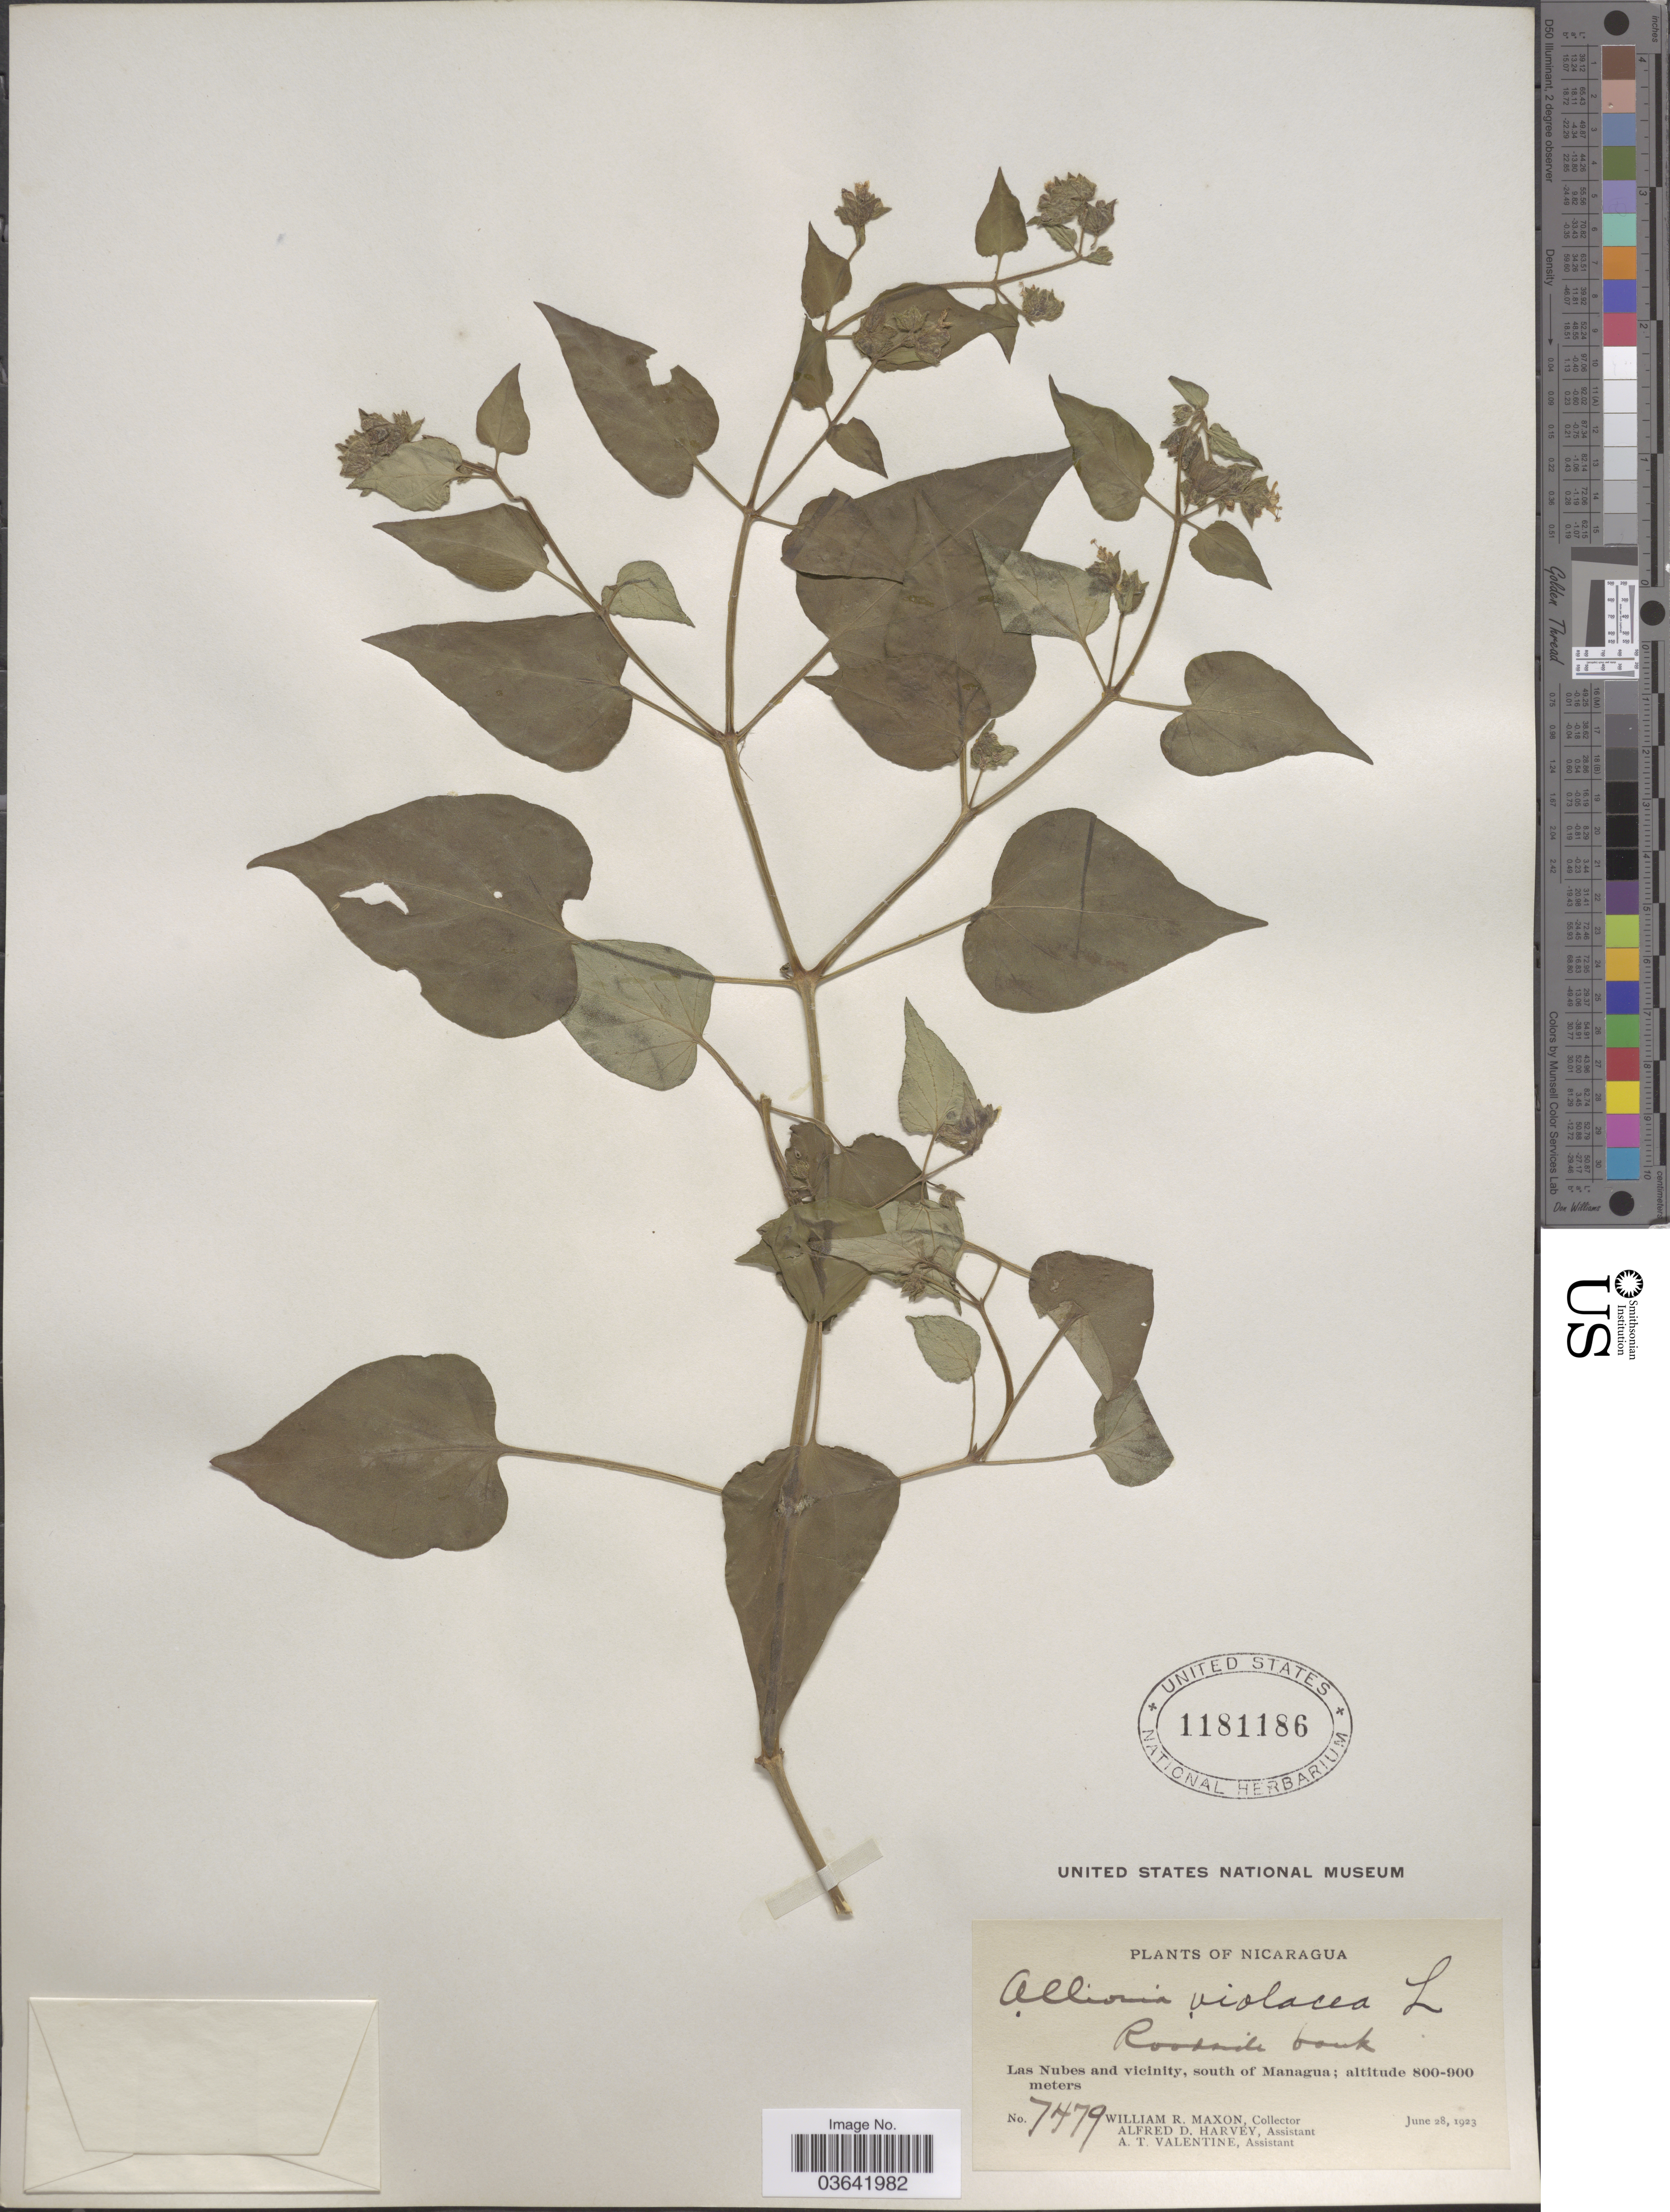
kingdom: Plantae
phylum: Tracheophyta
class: Magnoliopsida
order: Caryophyllales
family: Nyctaginaceae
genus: Mirabilis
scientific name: Mirabilis violacea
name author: (L.) Heimerl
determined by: Strong, Mark T., (BOT), Smithsonian Institution - National Museum of Natural History (UNITED STATES)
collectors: W. R. Maxon, A. D. Harvey & A. Valentine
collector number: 7479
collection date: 1923-06-28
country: Nicaragua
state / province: Managua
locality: Las Nubes and vicinity, south of Managua.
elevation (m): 800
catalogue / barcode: US 1181186